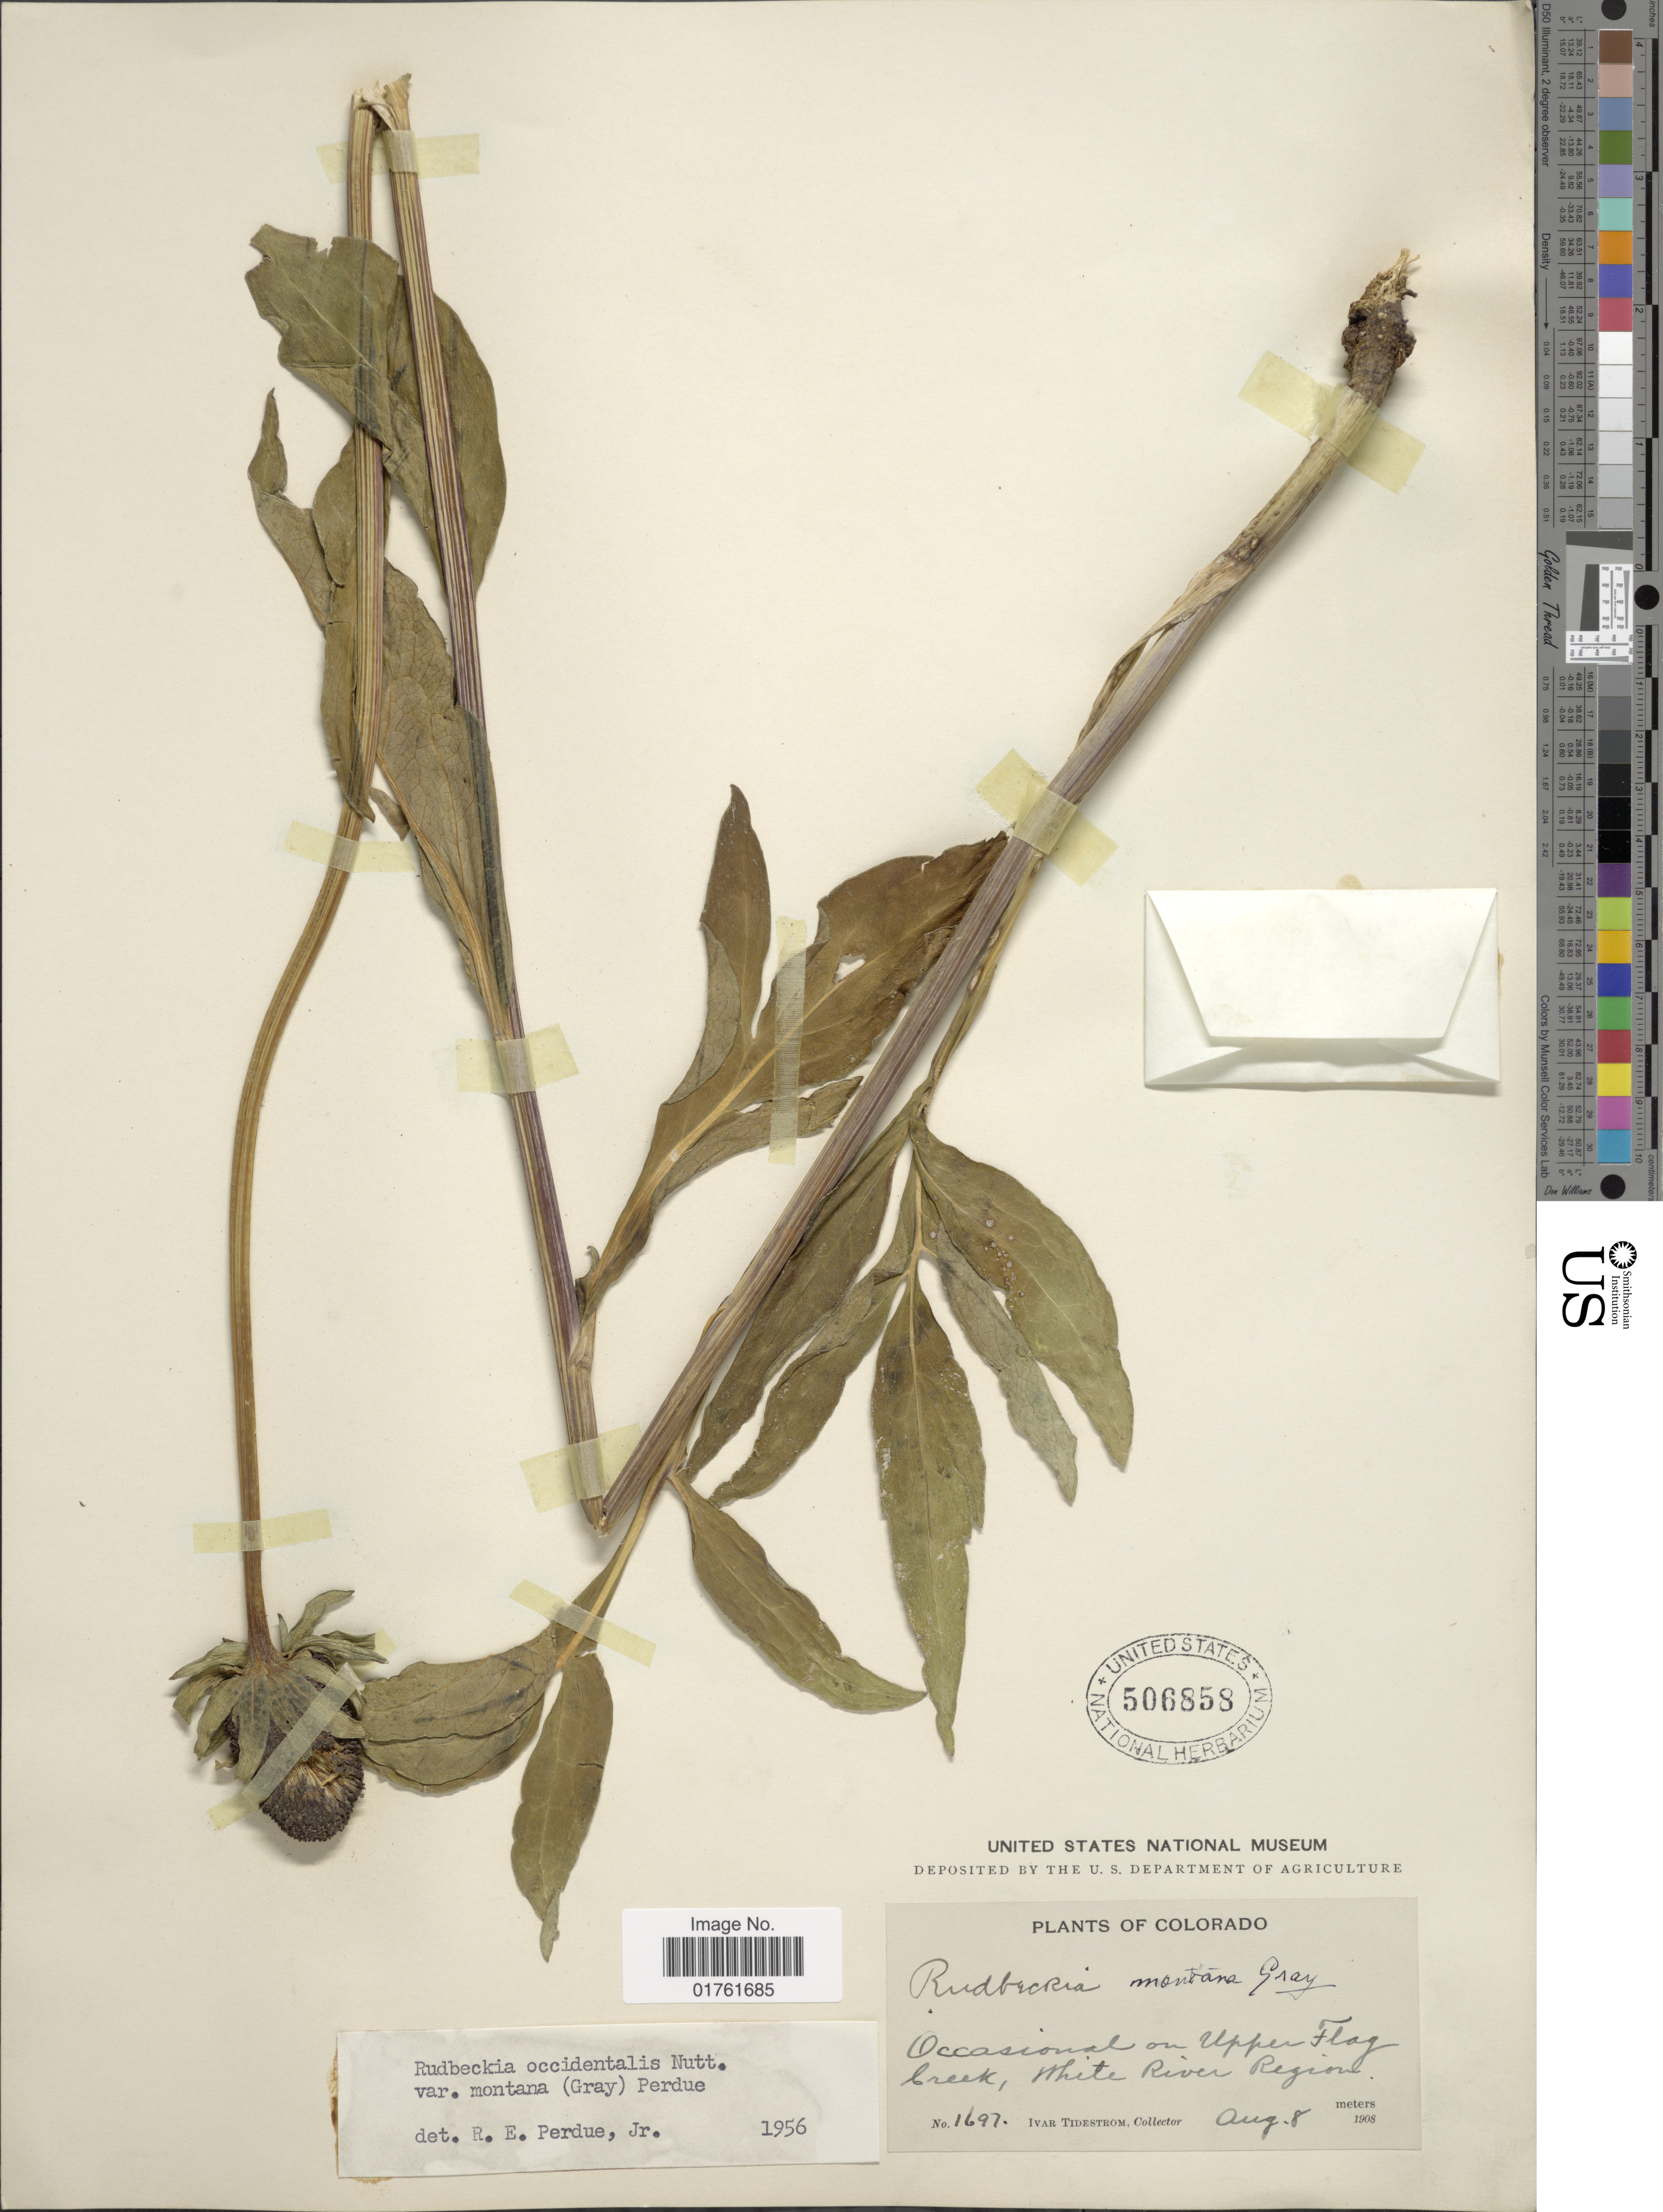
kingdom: Plantae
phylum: Tracheophyta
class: Magnoliopsida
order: Asterales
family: Asteraceae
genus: Rudbeckia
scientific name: Rudbeckia occidentalis var. montana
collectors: I. F. Tidestrom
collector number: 1697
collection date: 1908-08-08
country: United States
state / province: Colorado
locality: Occasional on Upper Glaf Creek, White River Regione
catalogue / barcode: US 506858